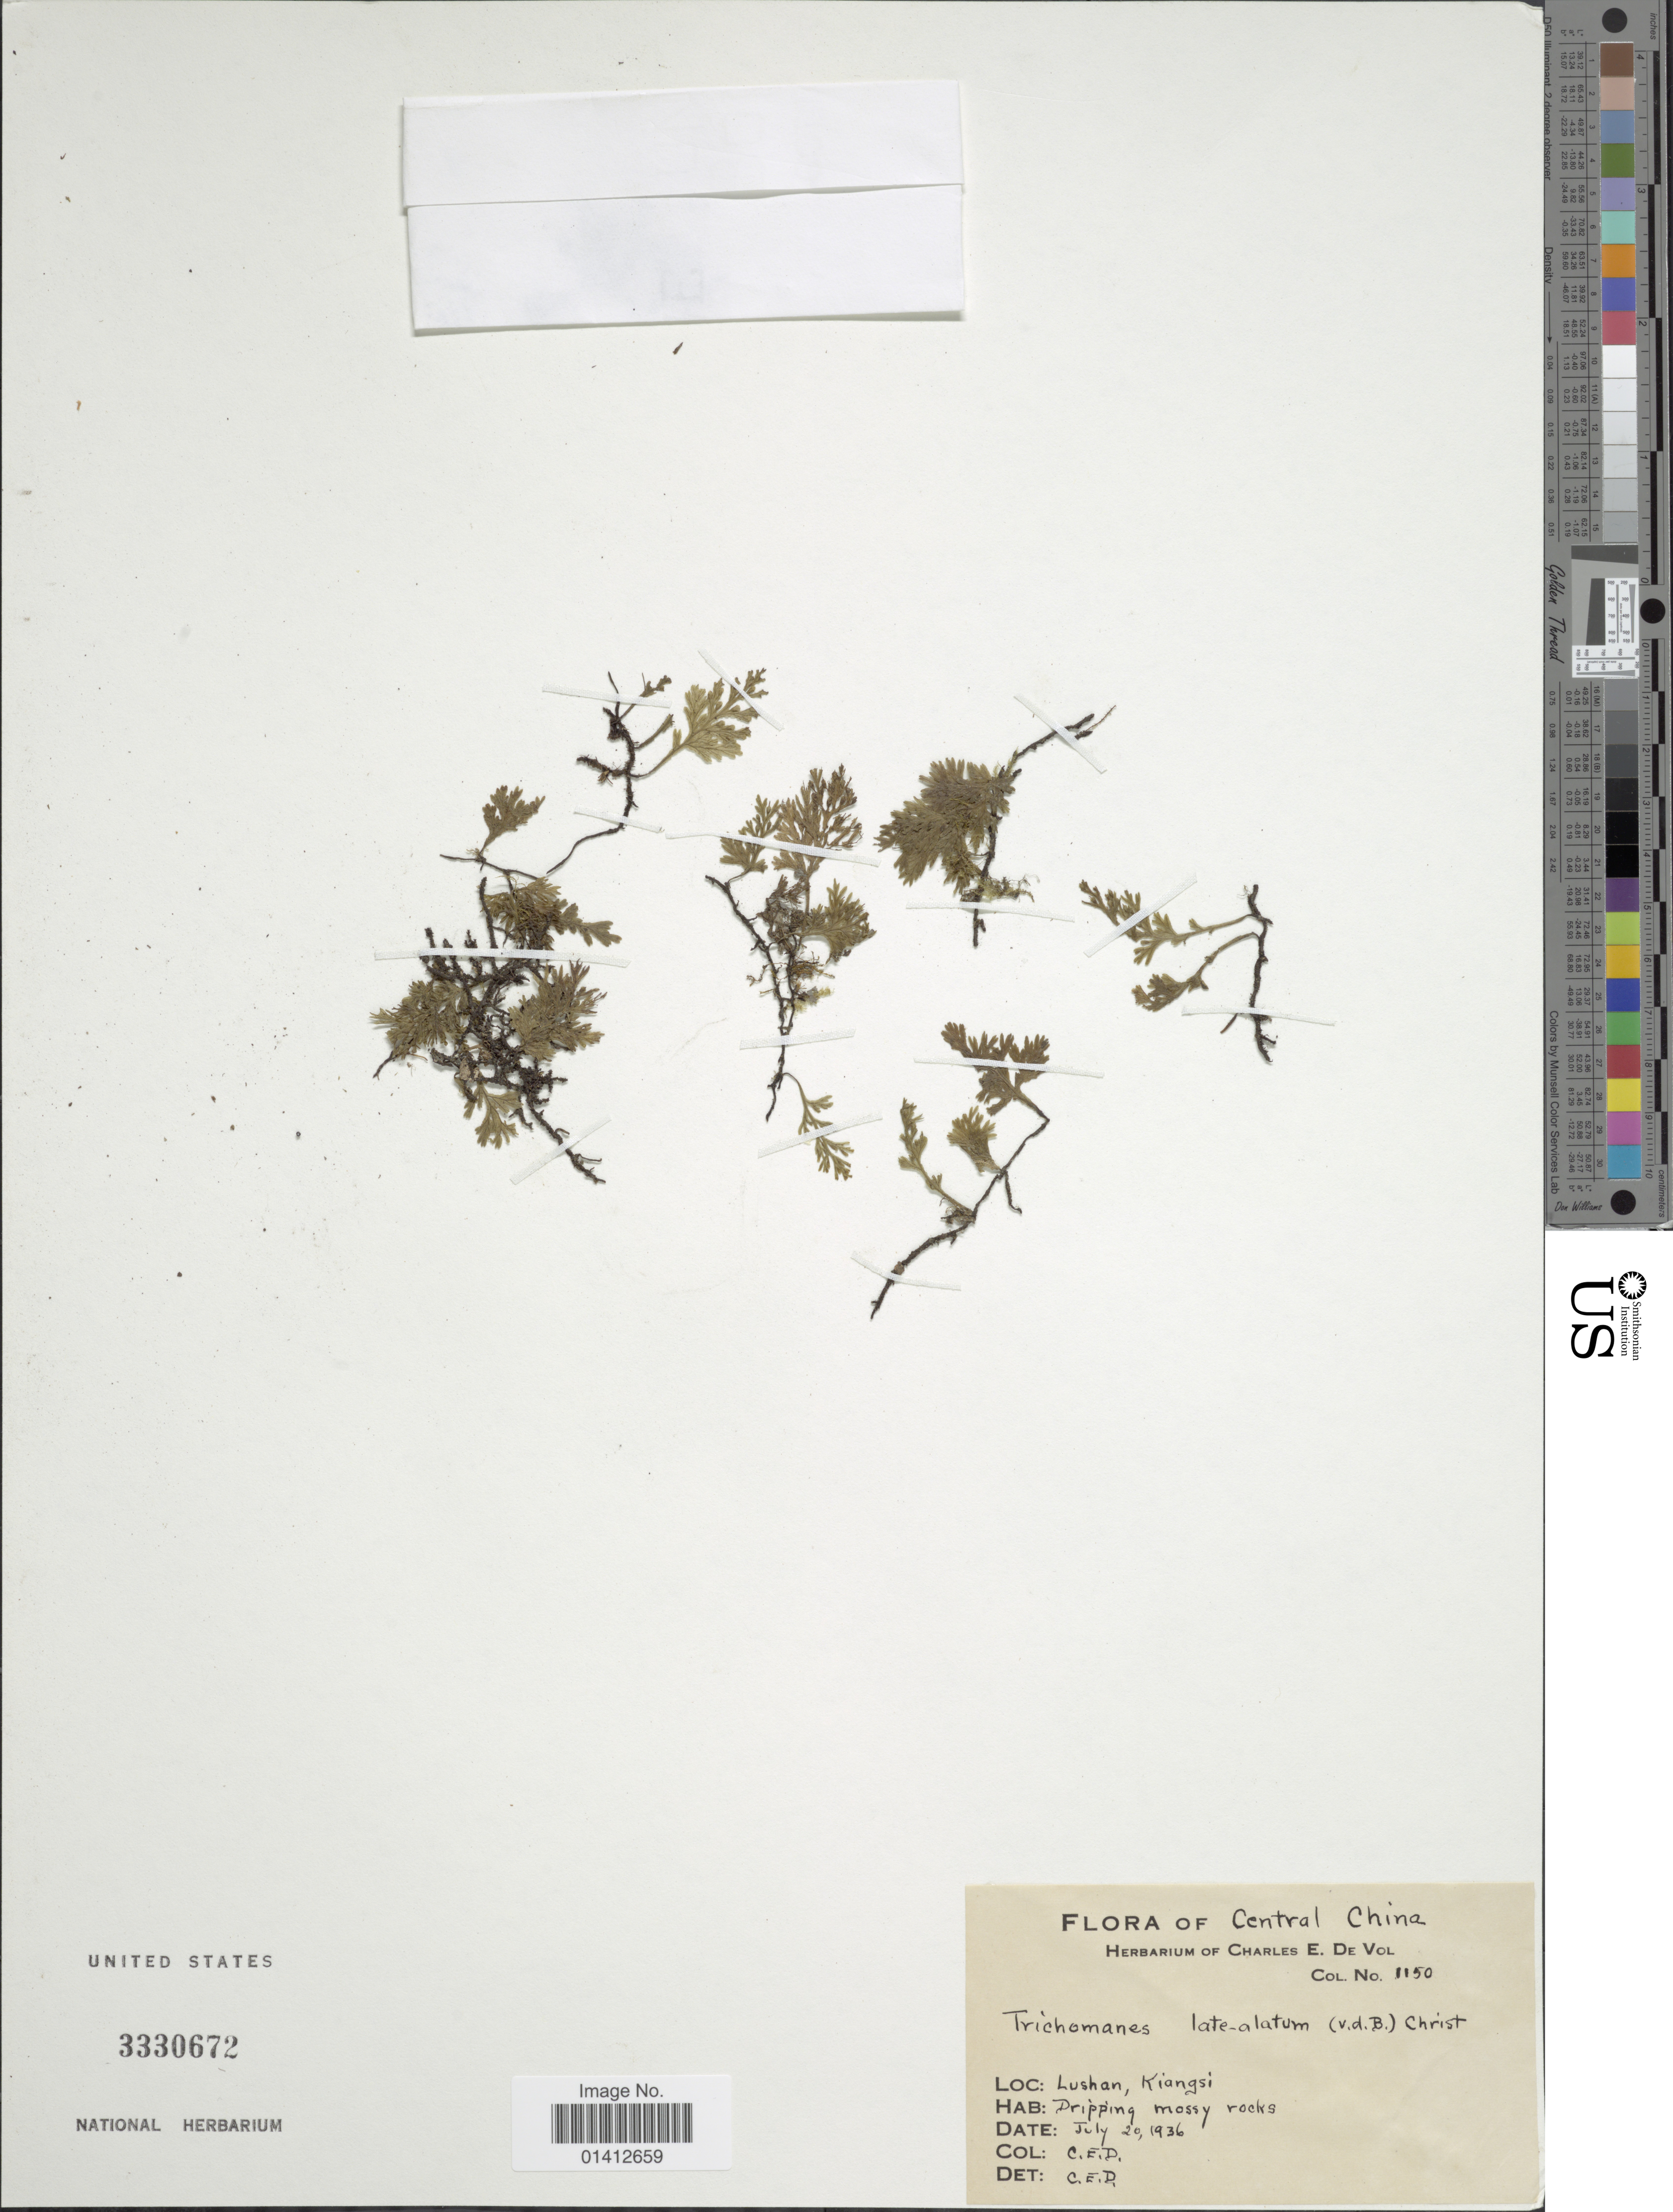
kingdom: Plantae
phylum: Tracheophyta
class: Polypodiopsida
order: Hymenophyllales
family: Hymenophyllaceae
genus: Crepidomanes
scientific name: Crepidomanes latealatum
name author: (Bosch) Copel.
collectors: C. E. De Vol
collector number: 1150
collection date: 1936-07-20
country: China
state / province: Jiangxi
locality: Central China, Lushan, Kiangsi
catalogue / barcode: US 3330672